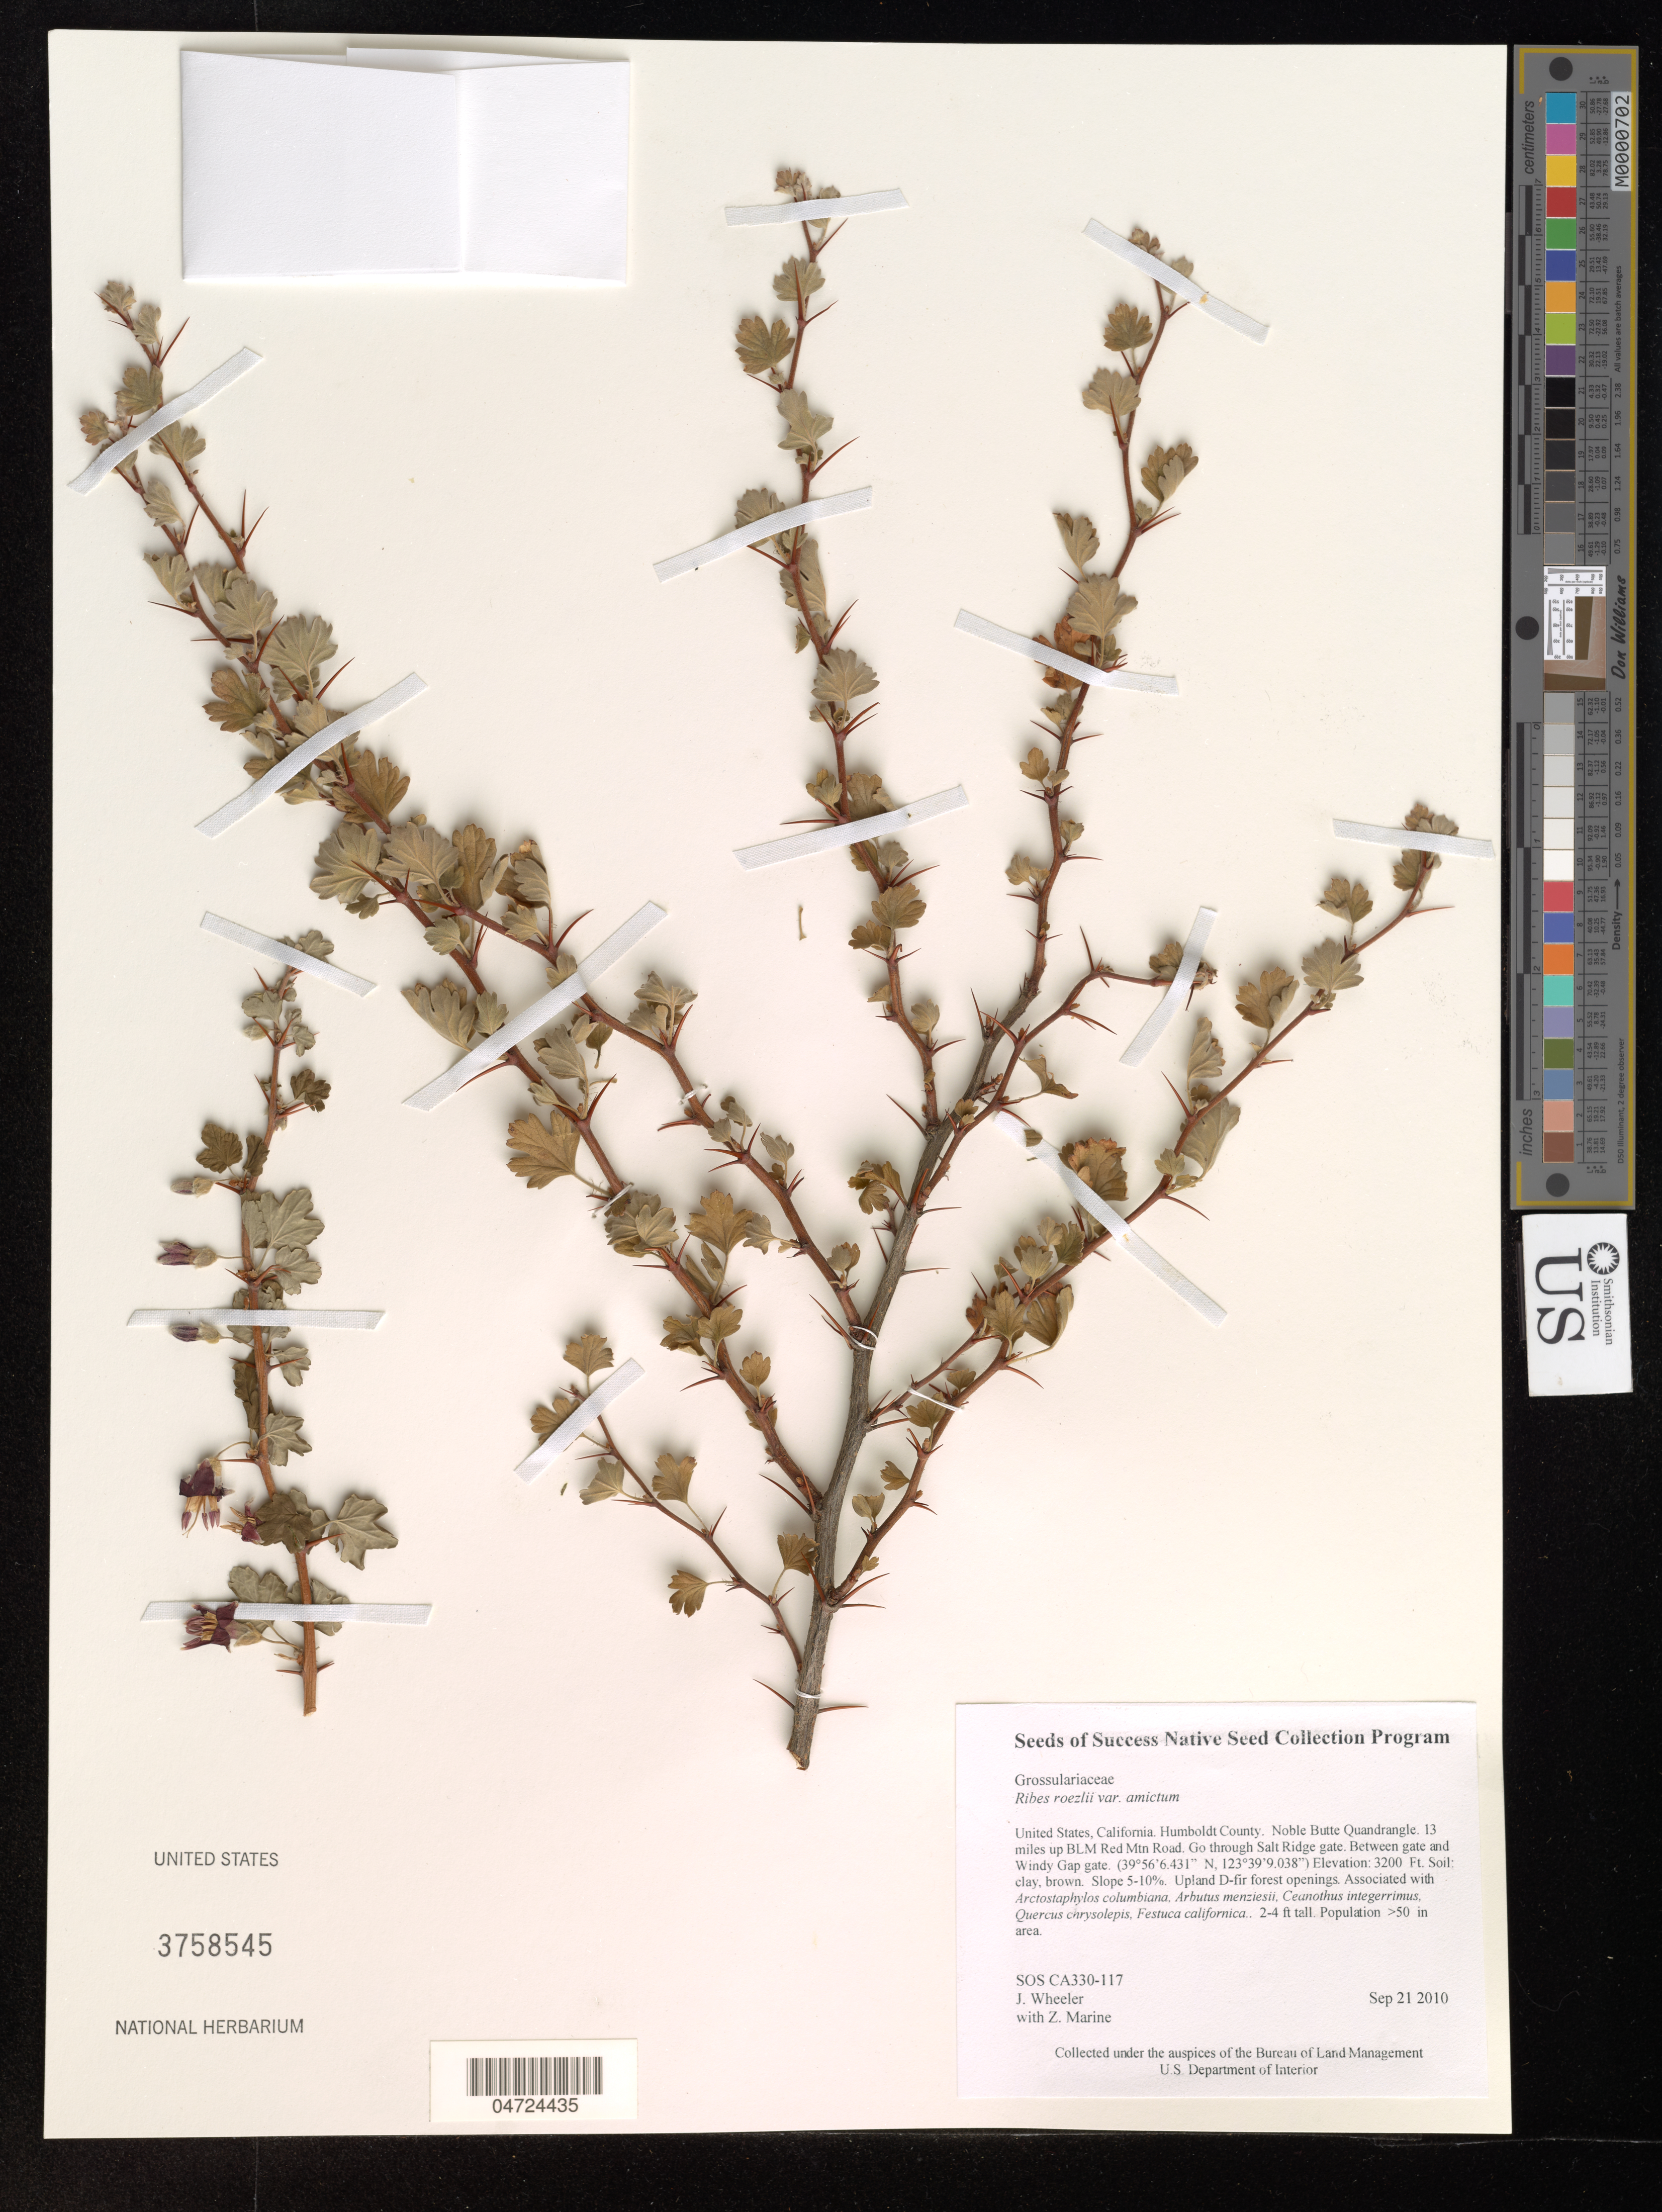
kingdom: Plantae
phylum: Tracheophyta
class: Magnoliopsida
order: Saxifragales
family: Grossulariaceae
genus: Ribes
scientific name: Ribes roezlii var. amictum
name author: (Greene) Jeps.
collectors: J. Wheeler & Z. Marine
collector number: SOS CA330-117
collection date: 2010-09-21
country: United States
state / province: California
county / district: Humboldt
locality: Noble Butte Quandrangle. 13 m up BLM Red Btn Road. Go through Salt Ridge gate. Between gate an Windy Gap gate.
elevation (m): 975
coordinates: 39 56'6.431 N, 123 39'9.0.38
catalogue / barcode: US 3758545